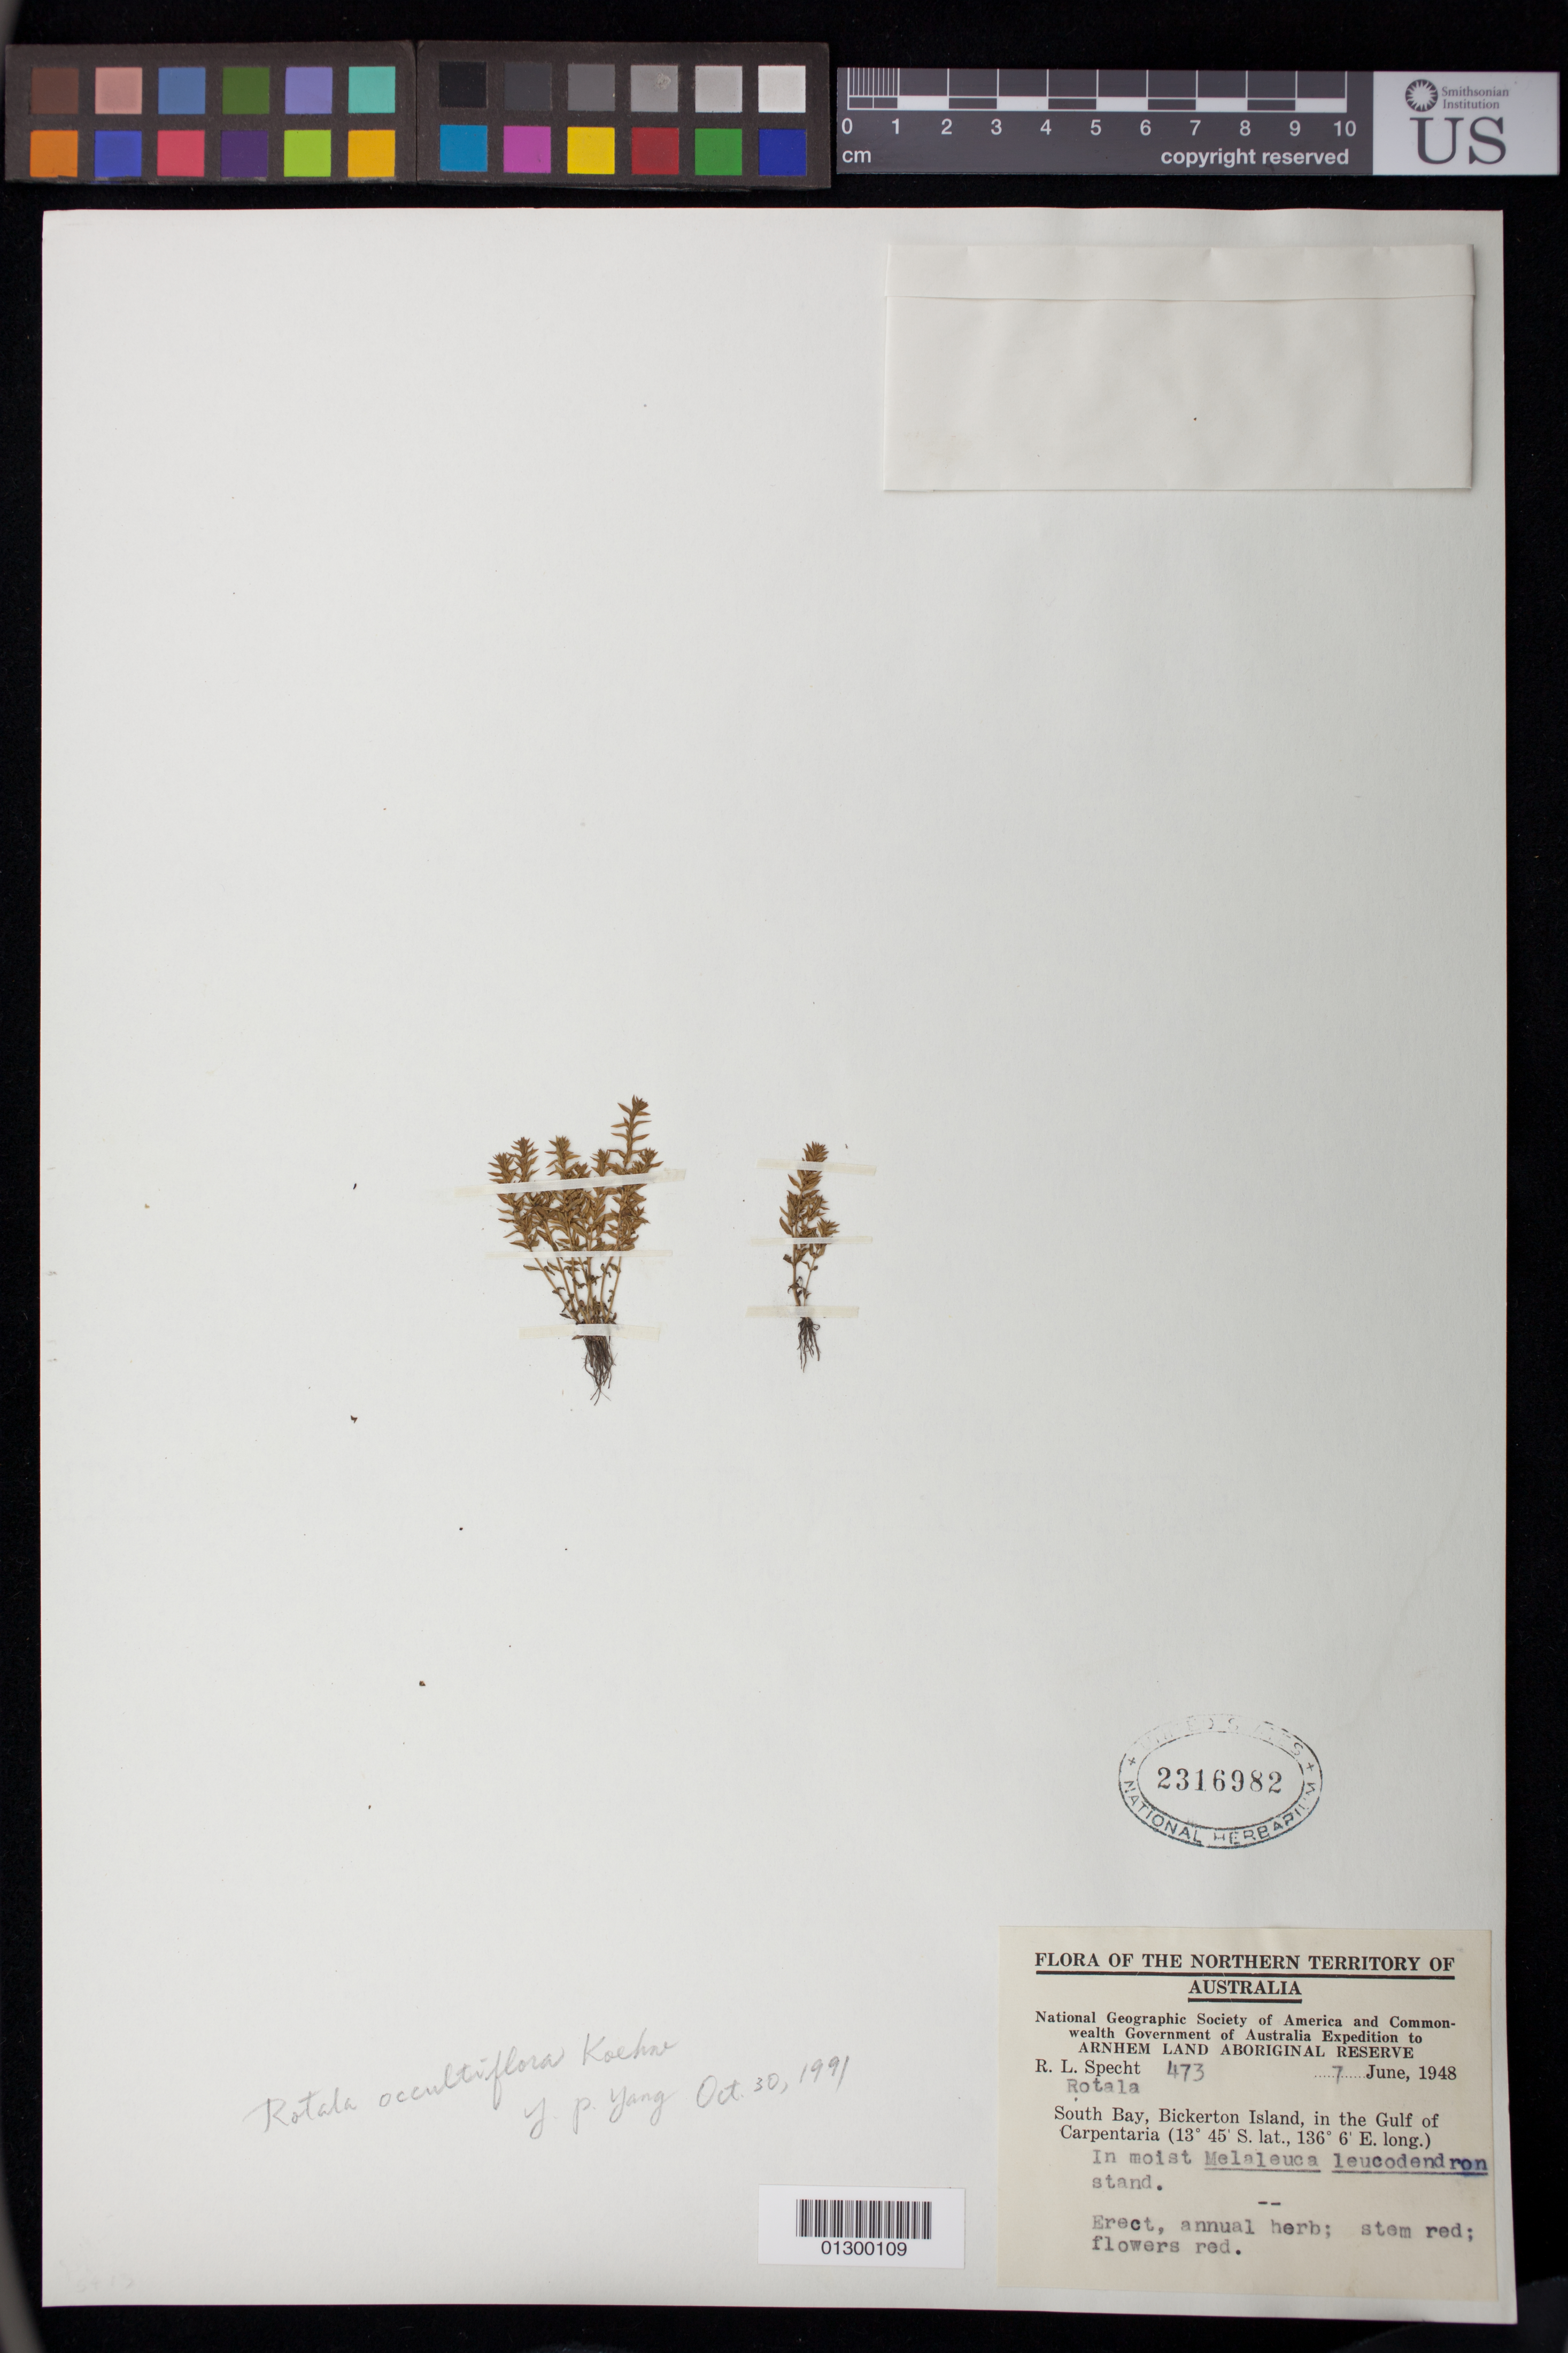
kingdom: Plantae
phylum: Tracheophyta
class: Magnoliopsida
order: Myrtales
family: Lythraceae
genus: Rotala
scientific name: Rotala occultiflora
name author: Koehne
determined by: Yang, Y. P.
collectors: R. L. Specht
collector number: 473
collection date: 1948-06-07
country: Australia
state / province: Northern Territory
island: Bickerton Island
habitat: In moist Melaleuca leucodendron stand.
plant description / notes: Erect, annual herb; stem red; flowers red.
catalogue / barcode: US 2316982